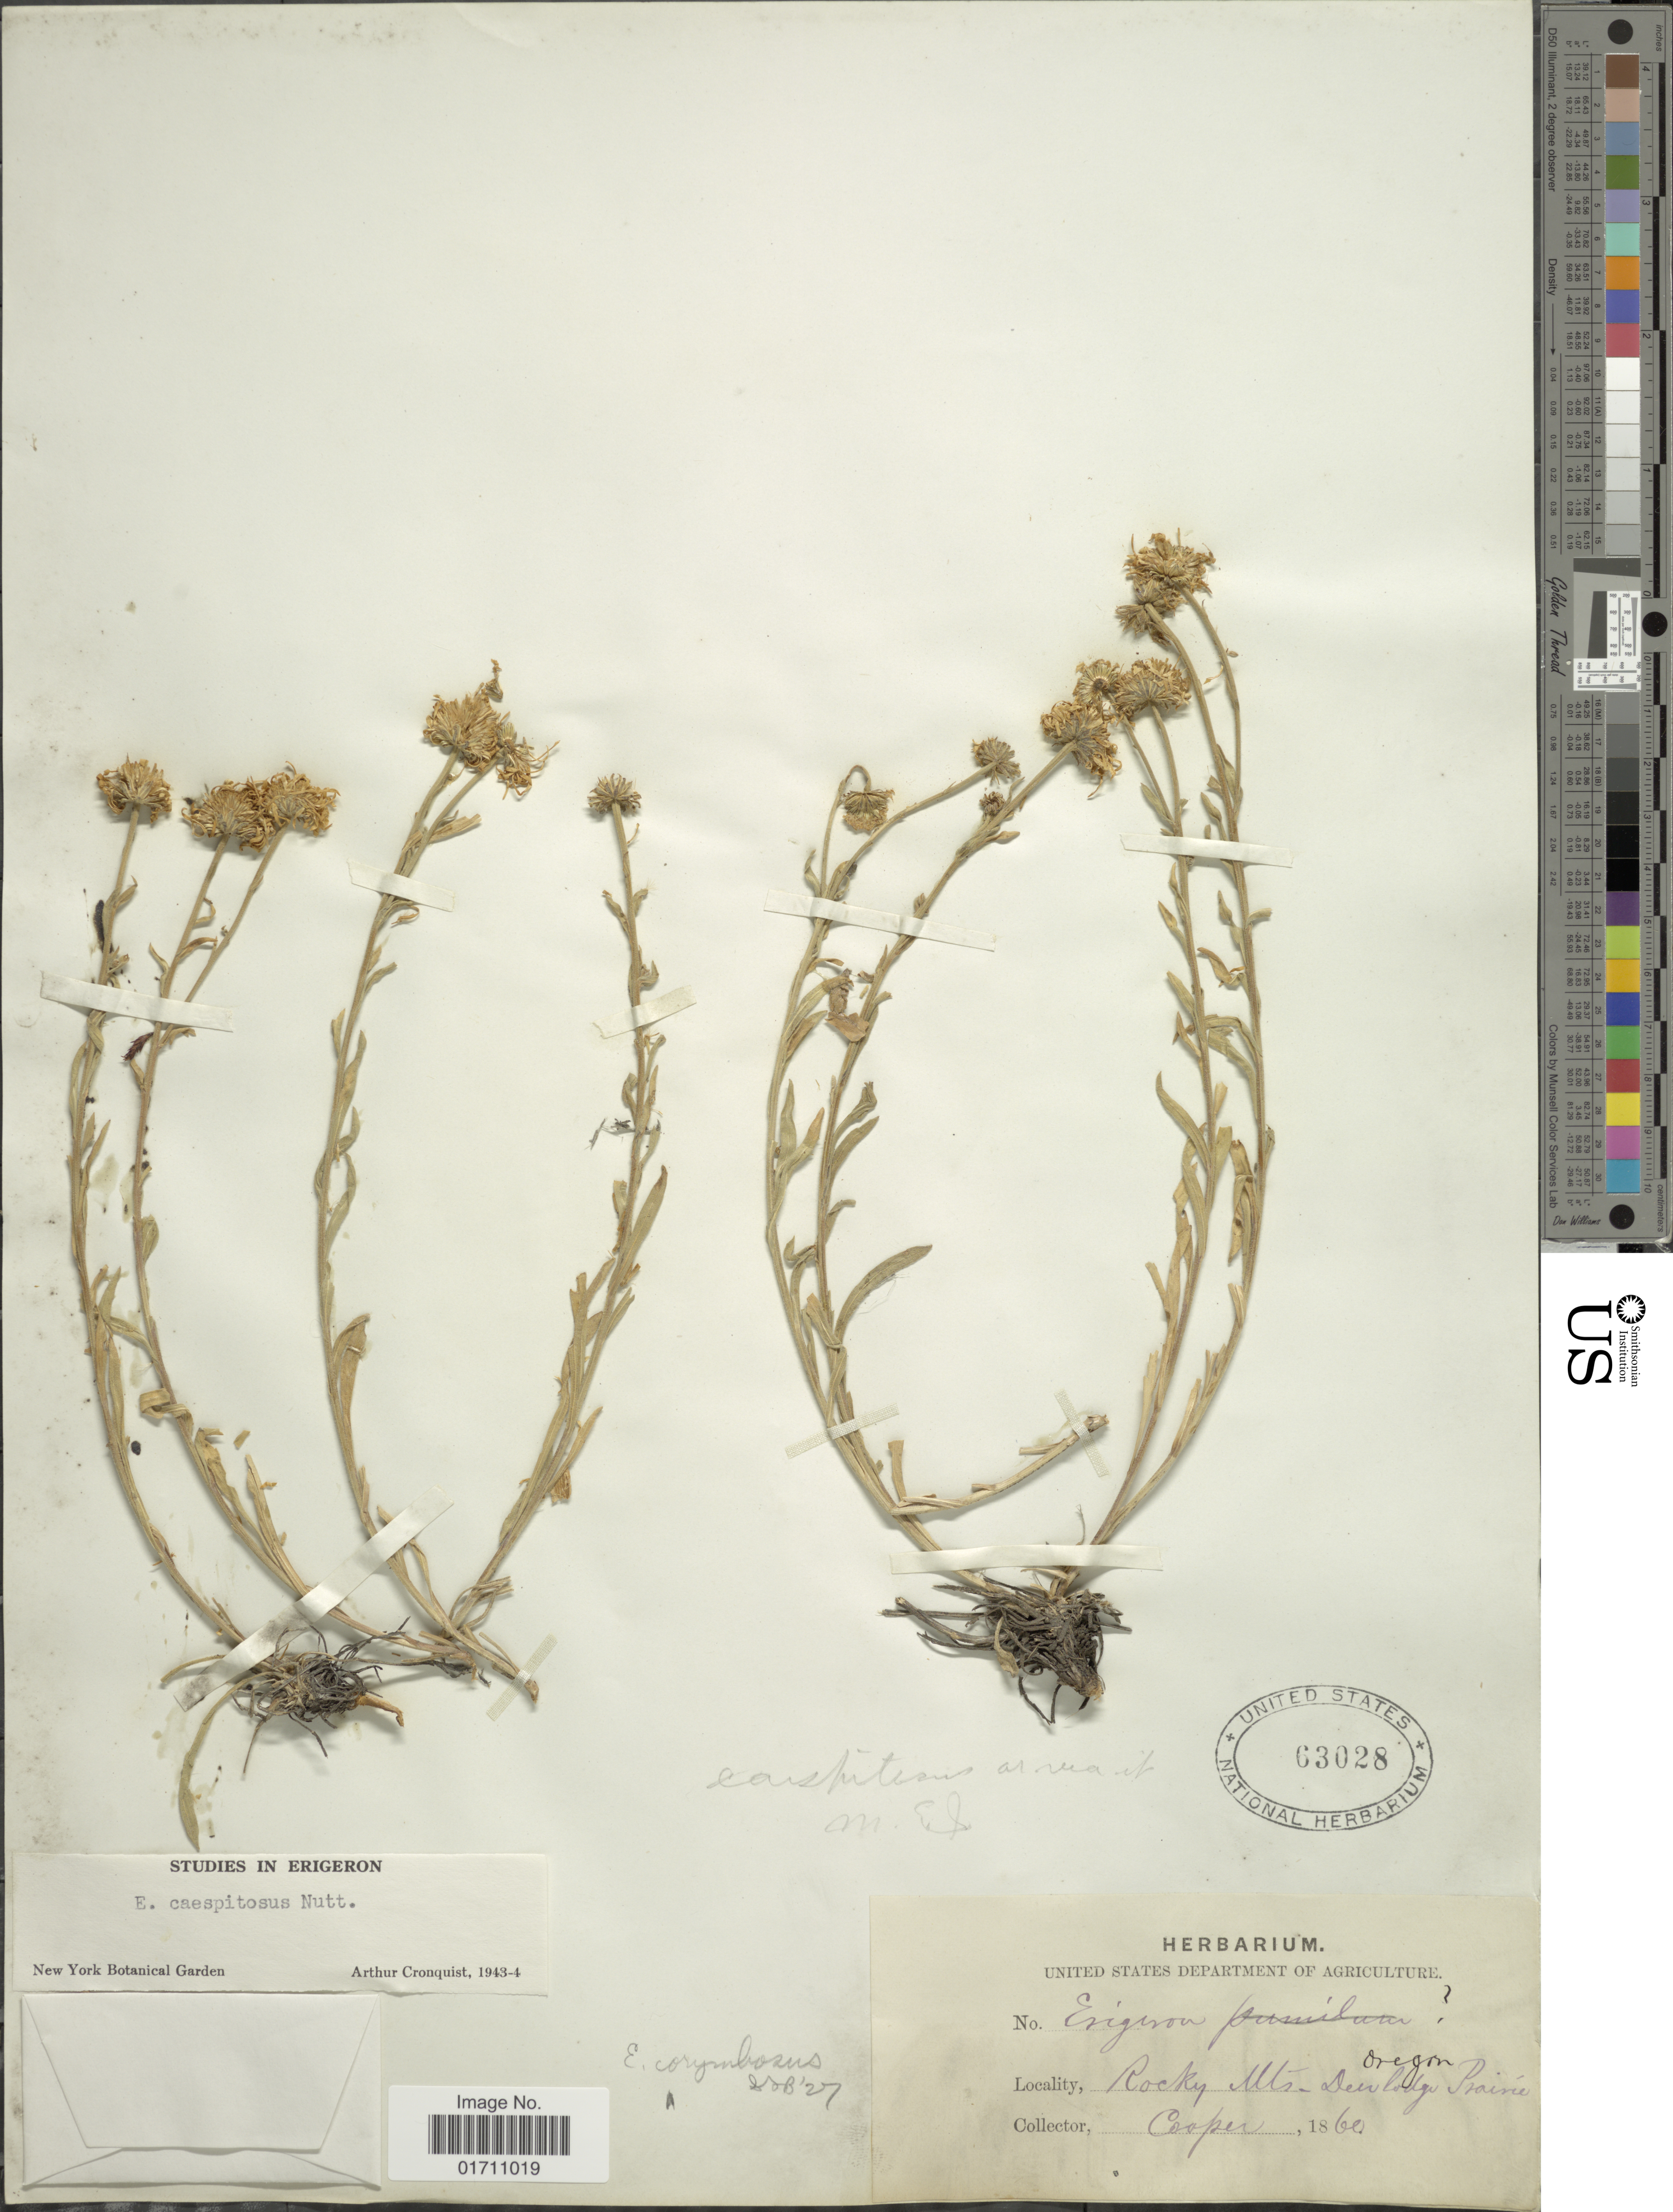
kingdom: Plantae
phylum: Tracheophyta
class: Magnoliopsida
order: Asterales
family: Asteraceae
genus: Erigeron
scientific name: Erigeron caespitosus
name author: Nutt.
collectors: -- Cooper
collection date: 1860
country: United States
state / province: Oregon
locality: Rocky Mts - Devilodge Prairie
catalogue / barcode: US 63028